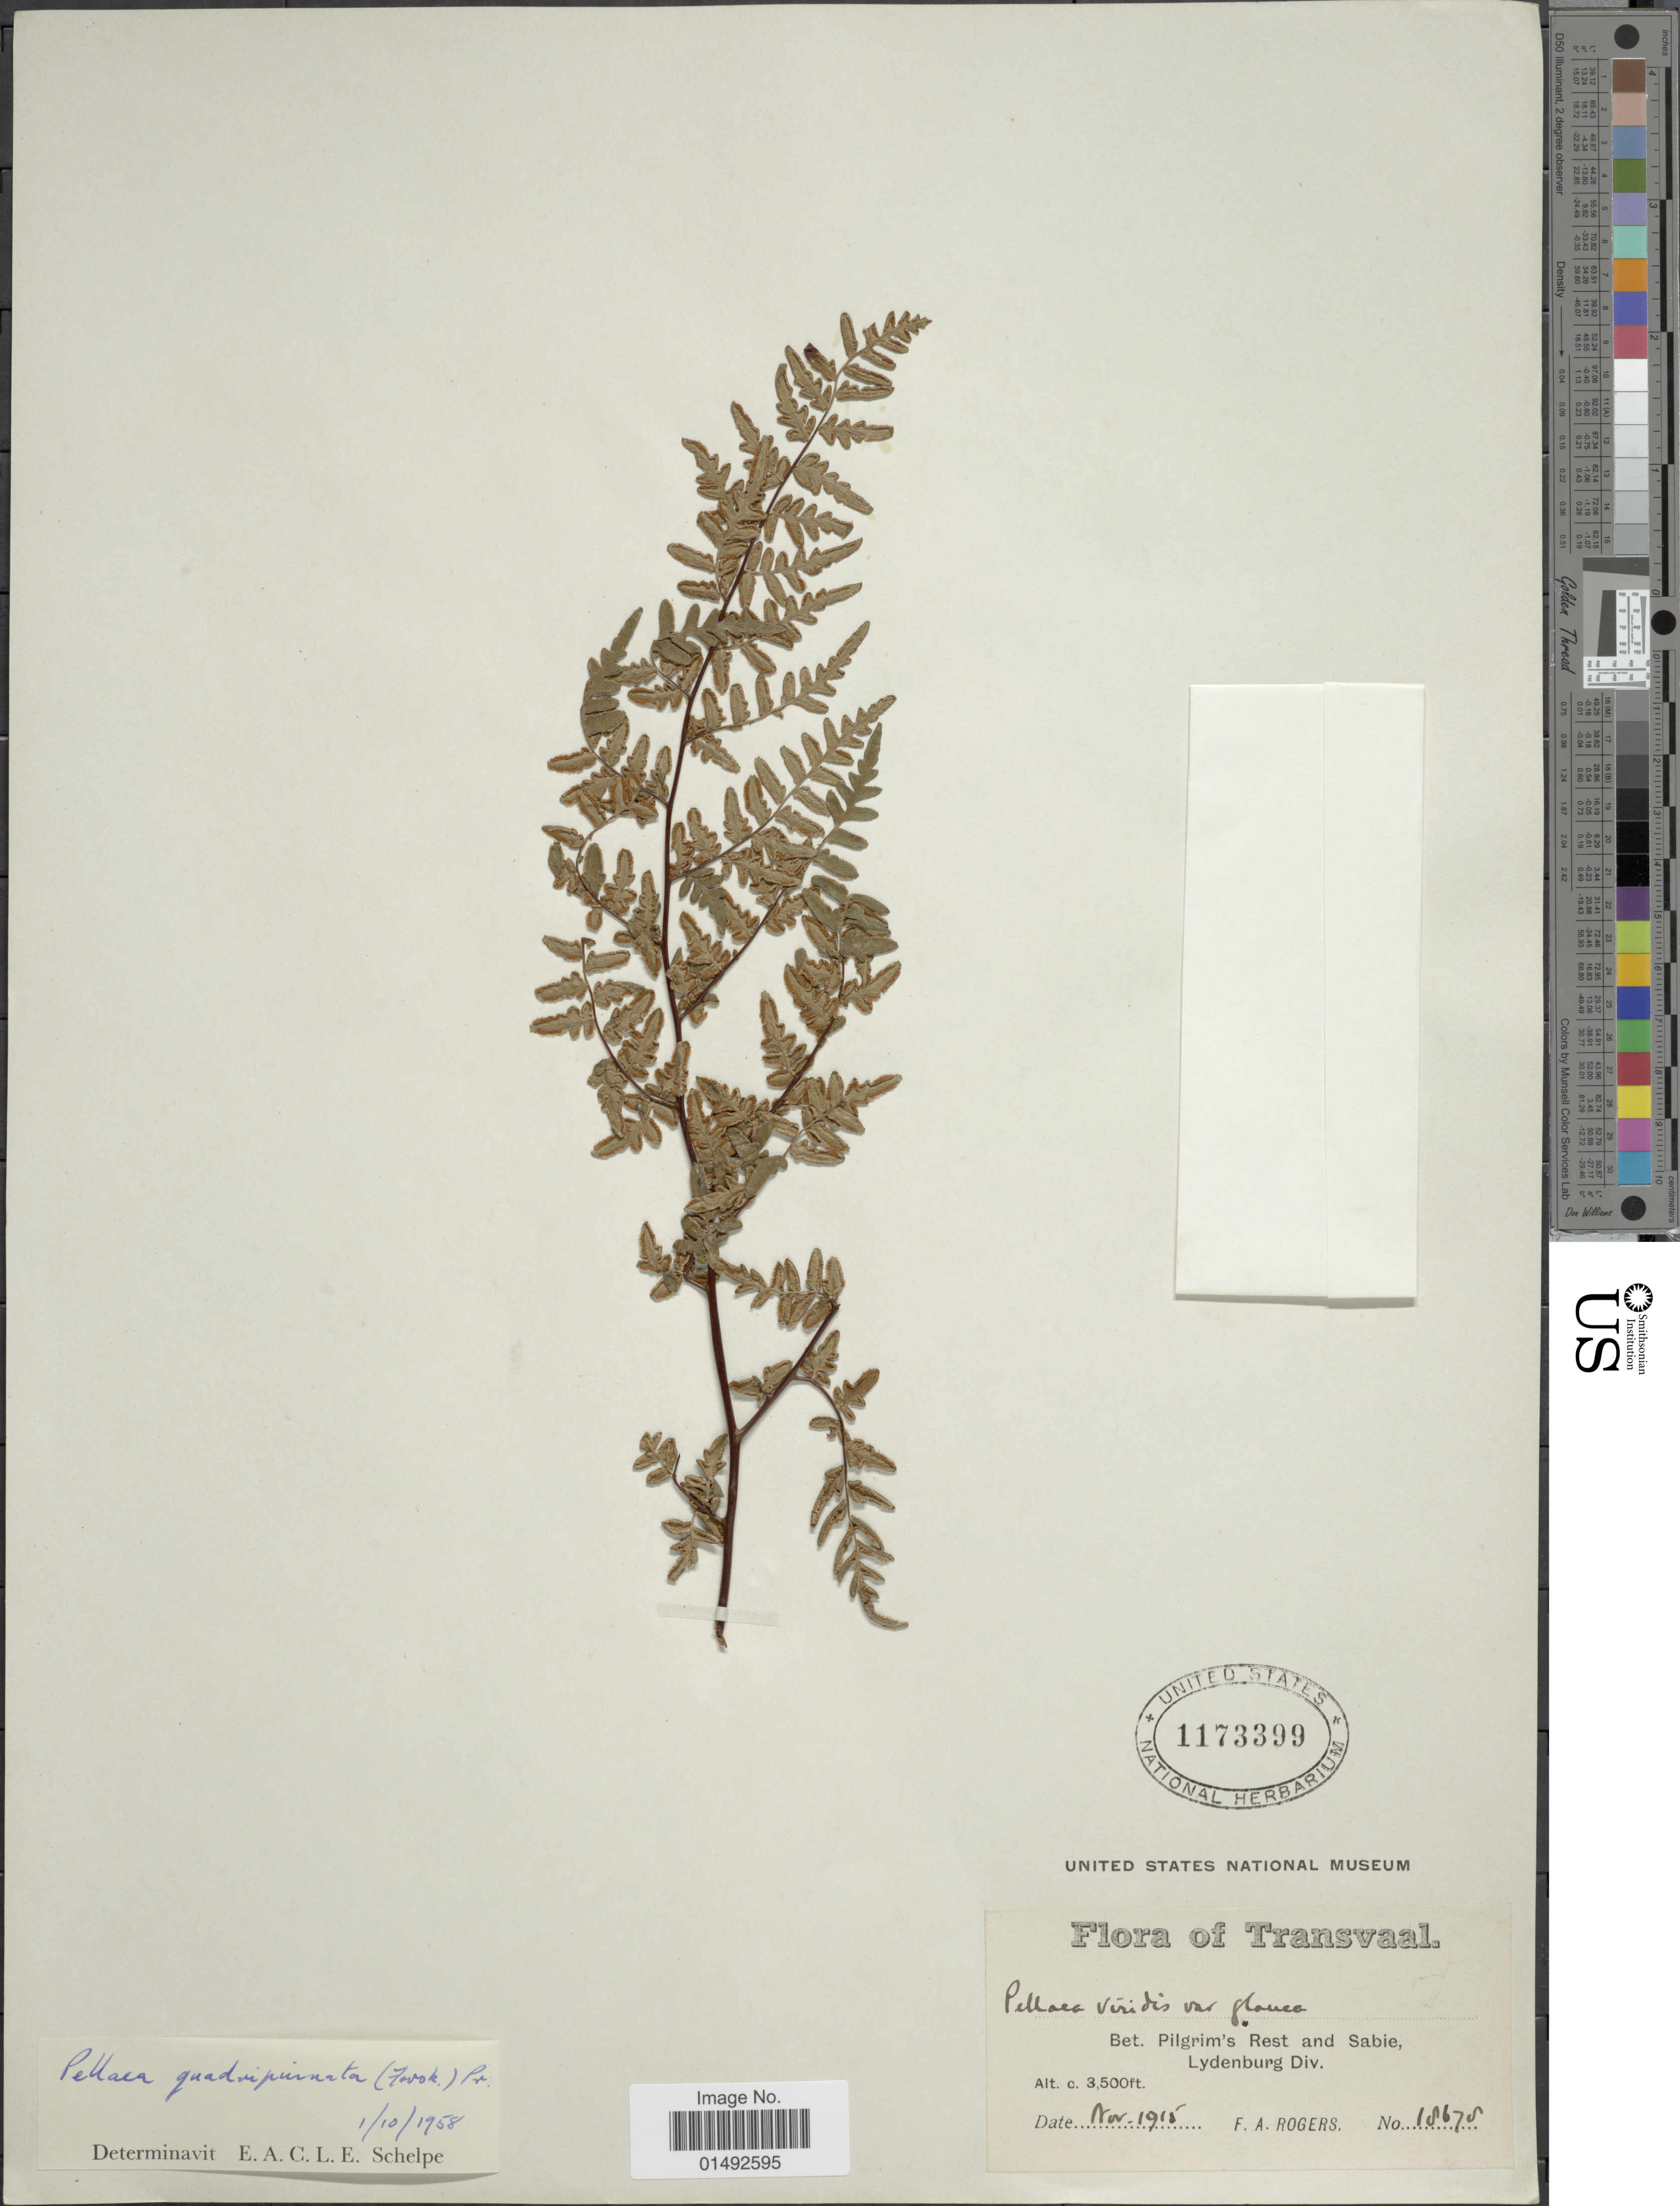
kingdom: Plantae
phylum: Tracheophyta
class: Polypodiopsida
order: Polypodiales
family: Pteridaceae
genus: Pellaea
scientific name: Pellaea quadripinnata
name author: (Forssk.) Prantl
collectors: F. A. Rogers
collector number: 18678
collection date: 1915-11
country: South Africa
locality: Transvaal, Bet. Pilgrim's Rest and Sabie, Lydenburg Div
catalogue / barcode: US 1173399